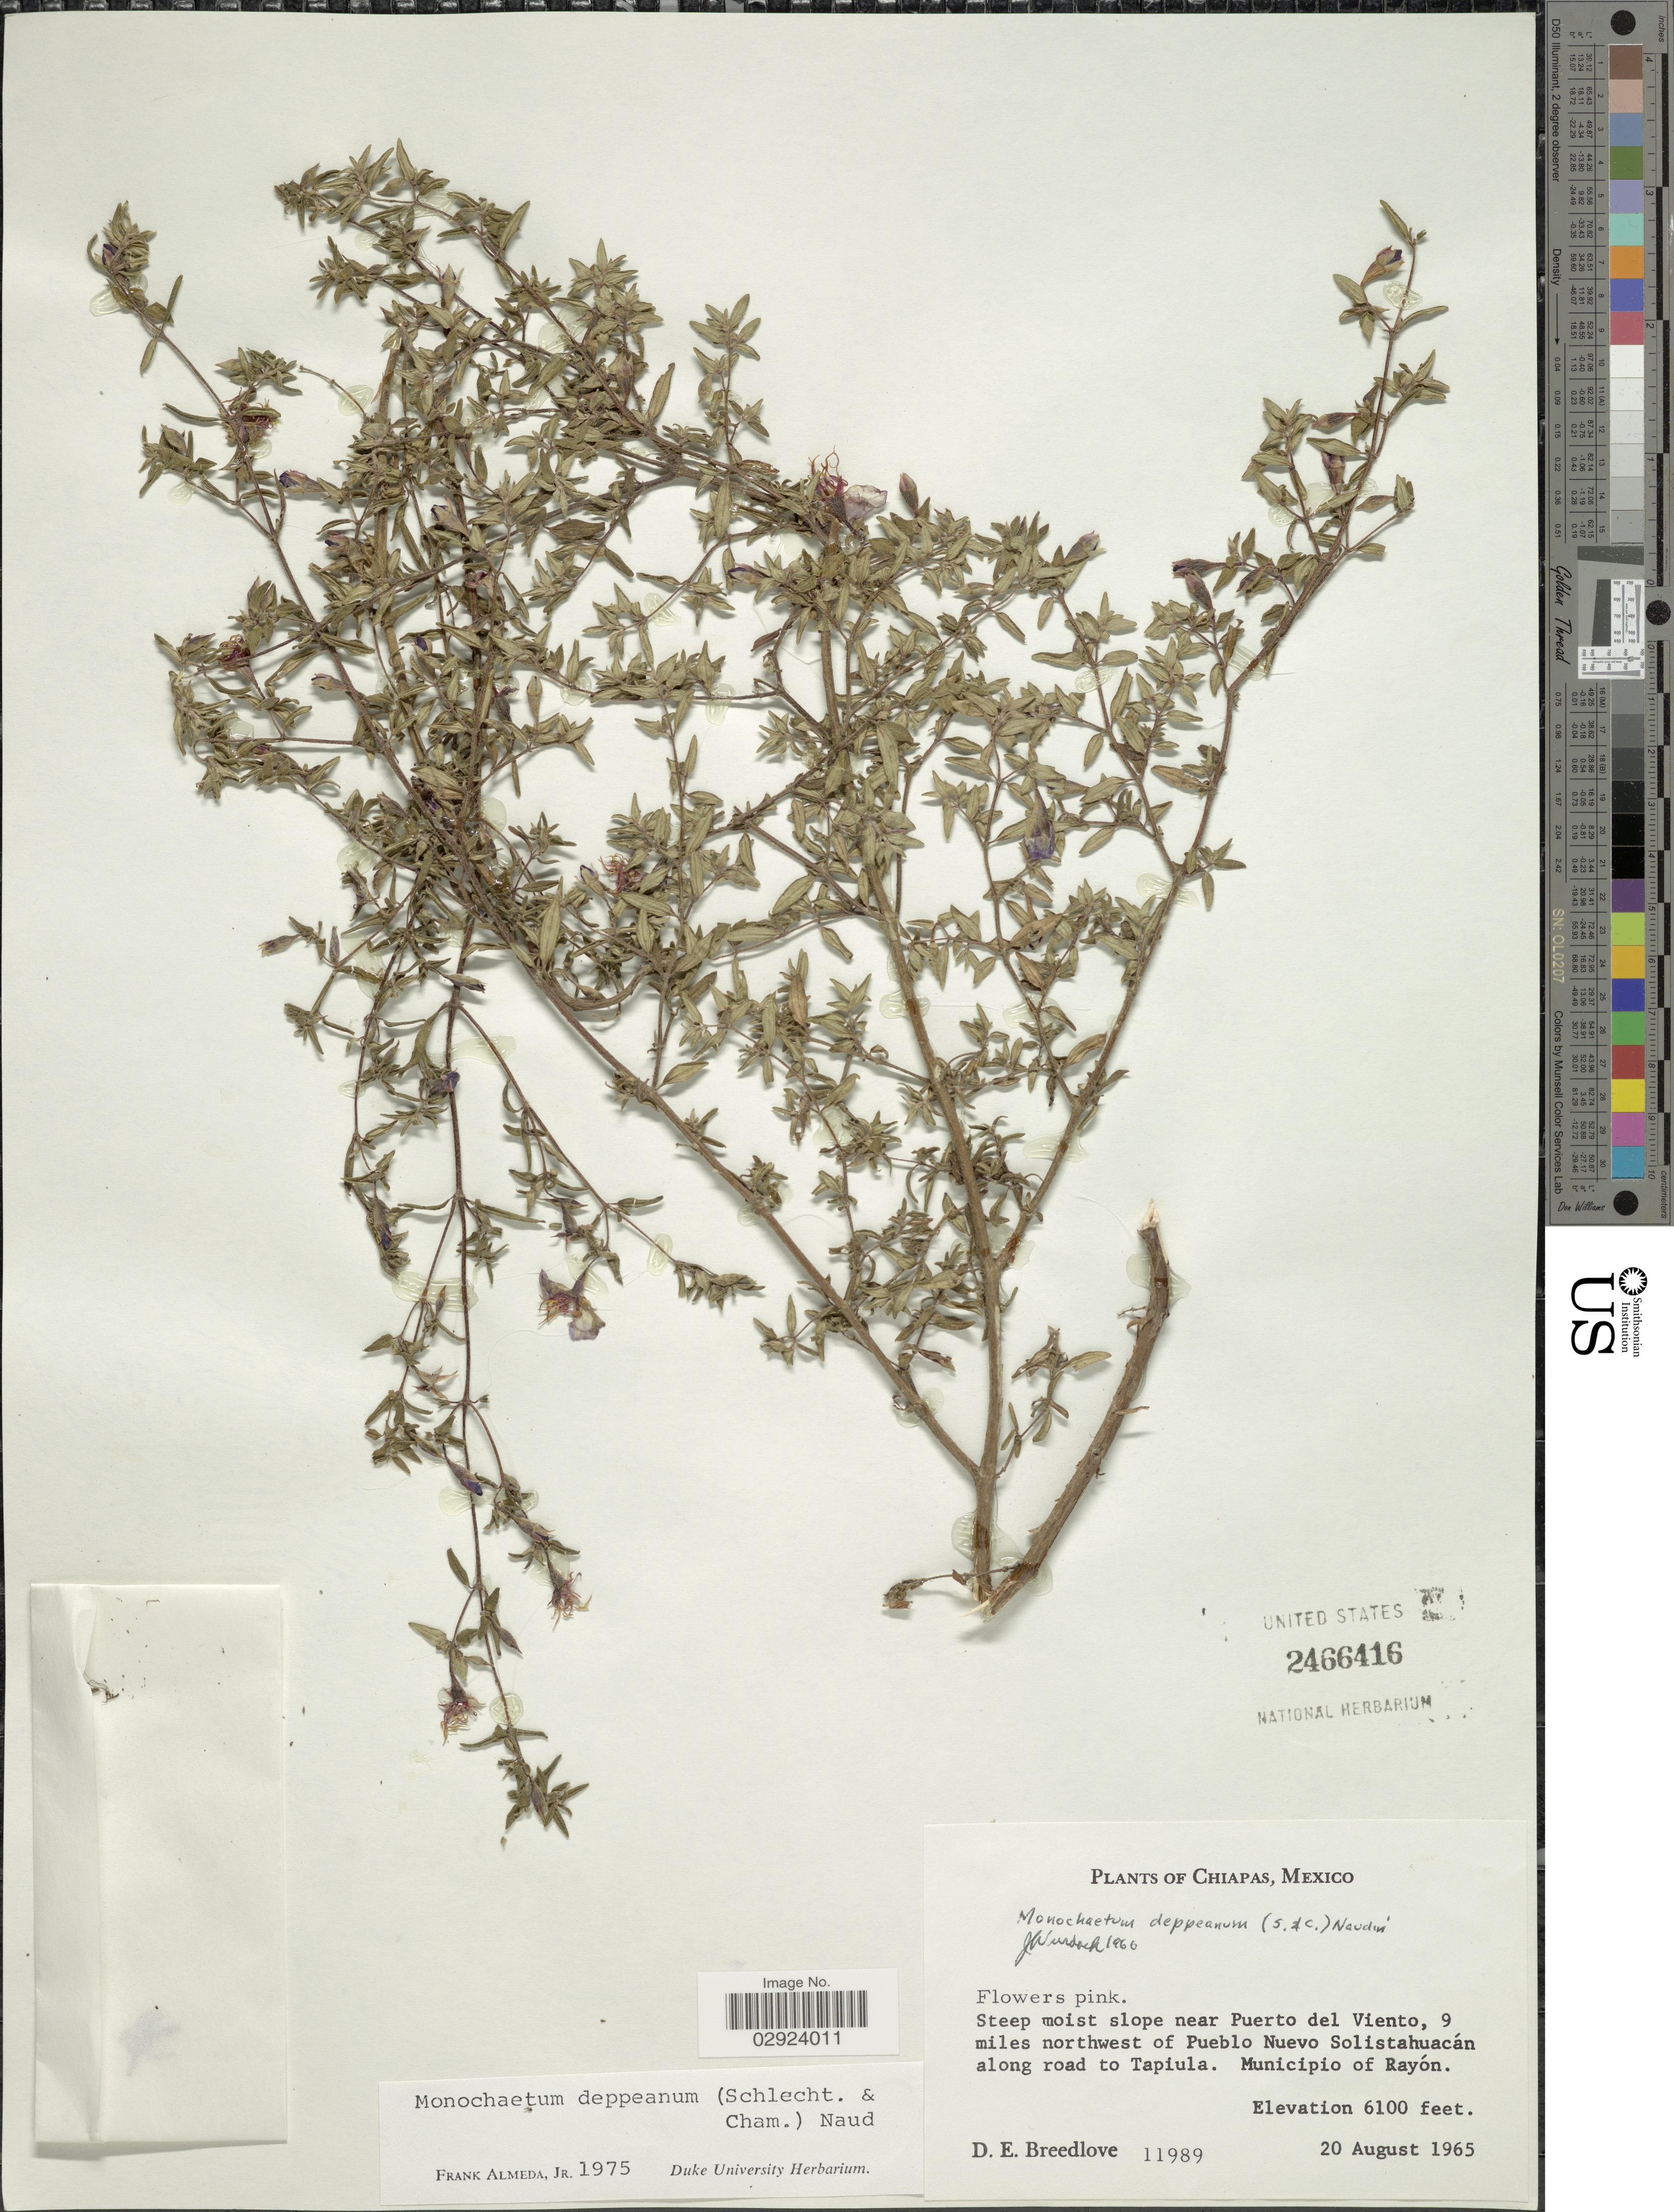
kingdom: Plantae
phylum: Tracheophyta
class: Magnoliopsida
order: Myrtales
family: Melastomataceae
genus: Monochaetum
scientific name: Monochaetum deppeanum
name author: (Schltdl. & Cham.) Naudin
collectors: D. E. Breedlove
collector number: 11989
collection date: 1965-08-20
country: Mexico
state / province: Chiapas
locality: Steep moist slope near Puerto del Viento, 9 miles northwest of Pueblo Nuevo Solistahuacán along road to Tapiula. Municipio of Rayón.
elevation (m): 1859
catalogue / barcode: US 2466416